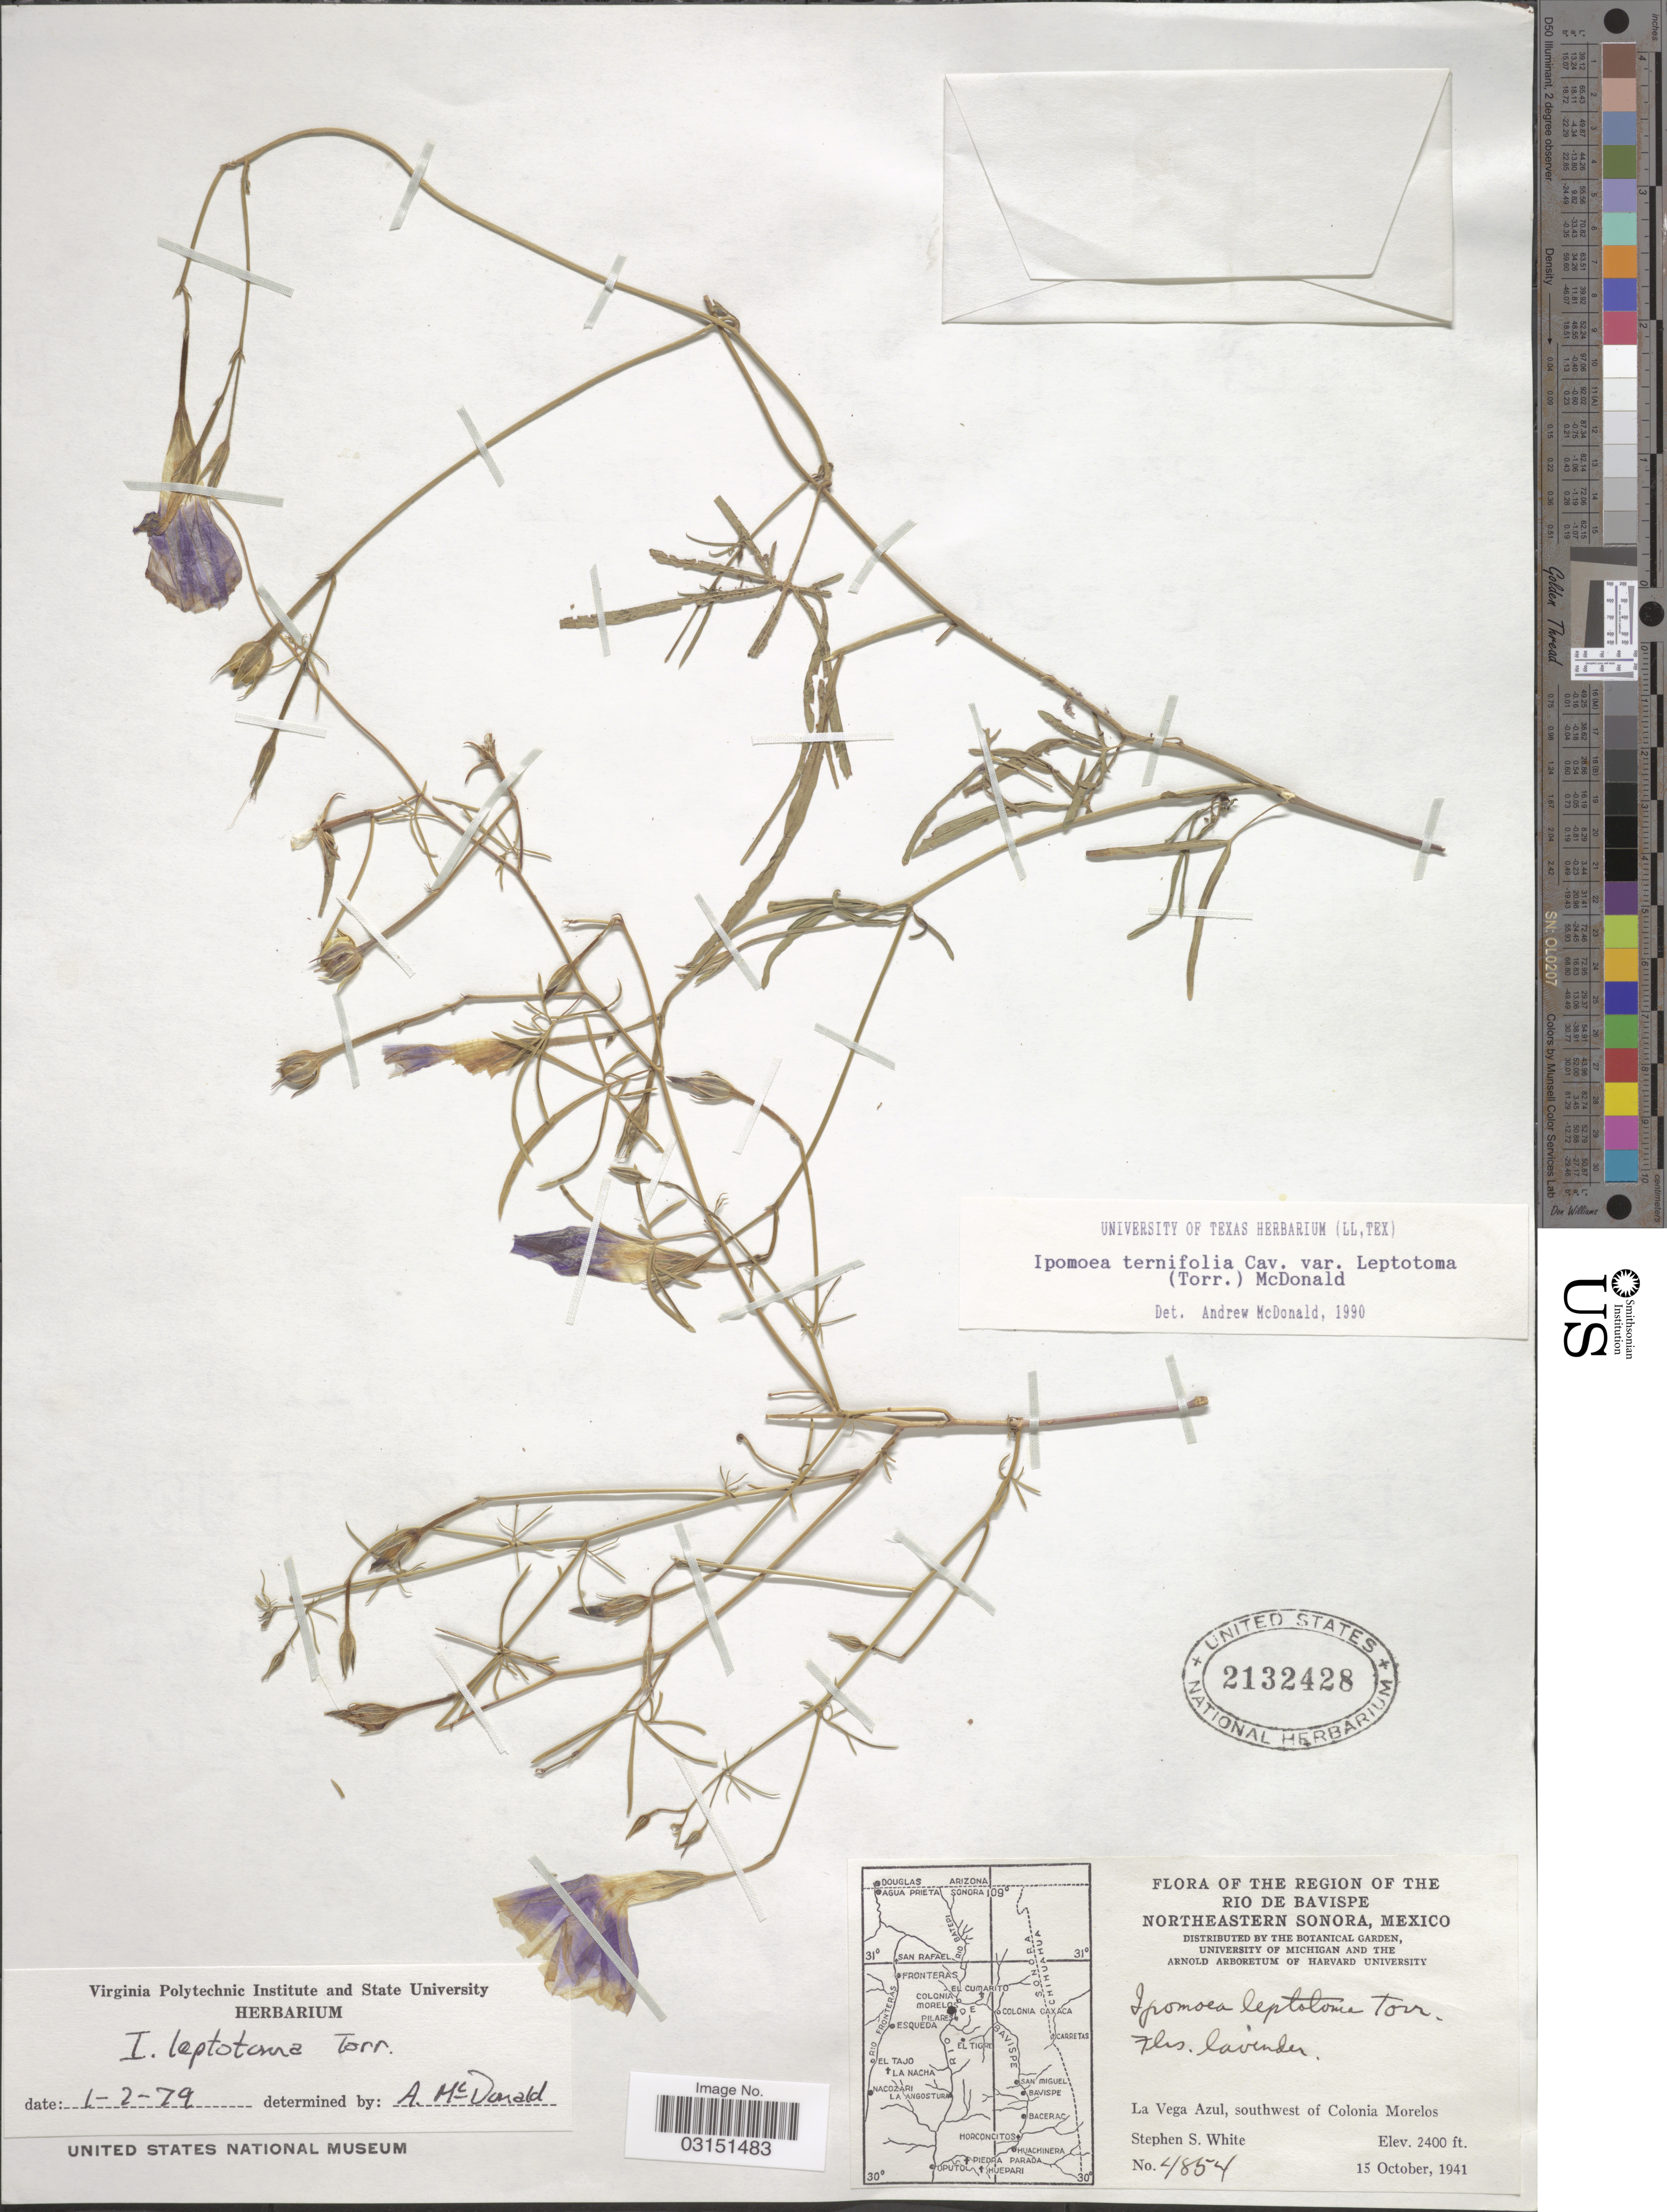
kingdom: Plantae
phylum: Tracheophyta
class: Magnoliopsida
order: Solanales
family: Convolvulaceae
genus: Ipomoea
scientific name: Ipomoea ternifolia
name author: Cav.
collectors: S. S. White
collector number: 4854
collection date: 1941-10-15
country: Mexico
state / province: Sonora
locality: The region of the Rio de Bavispe. Northeastern Sonora. La Vega Azul, southwest of Colonia Morelos.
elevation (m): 732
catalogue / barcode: US 2132428